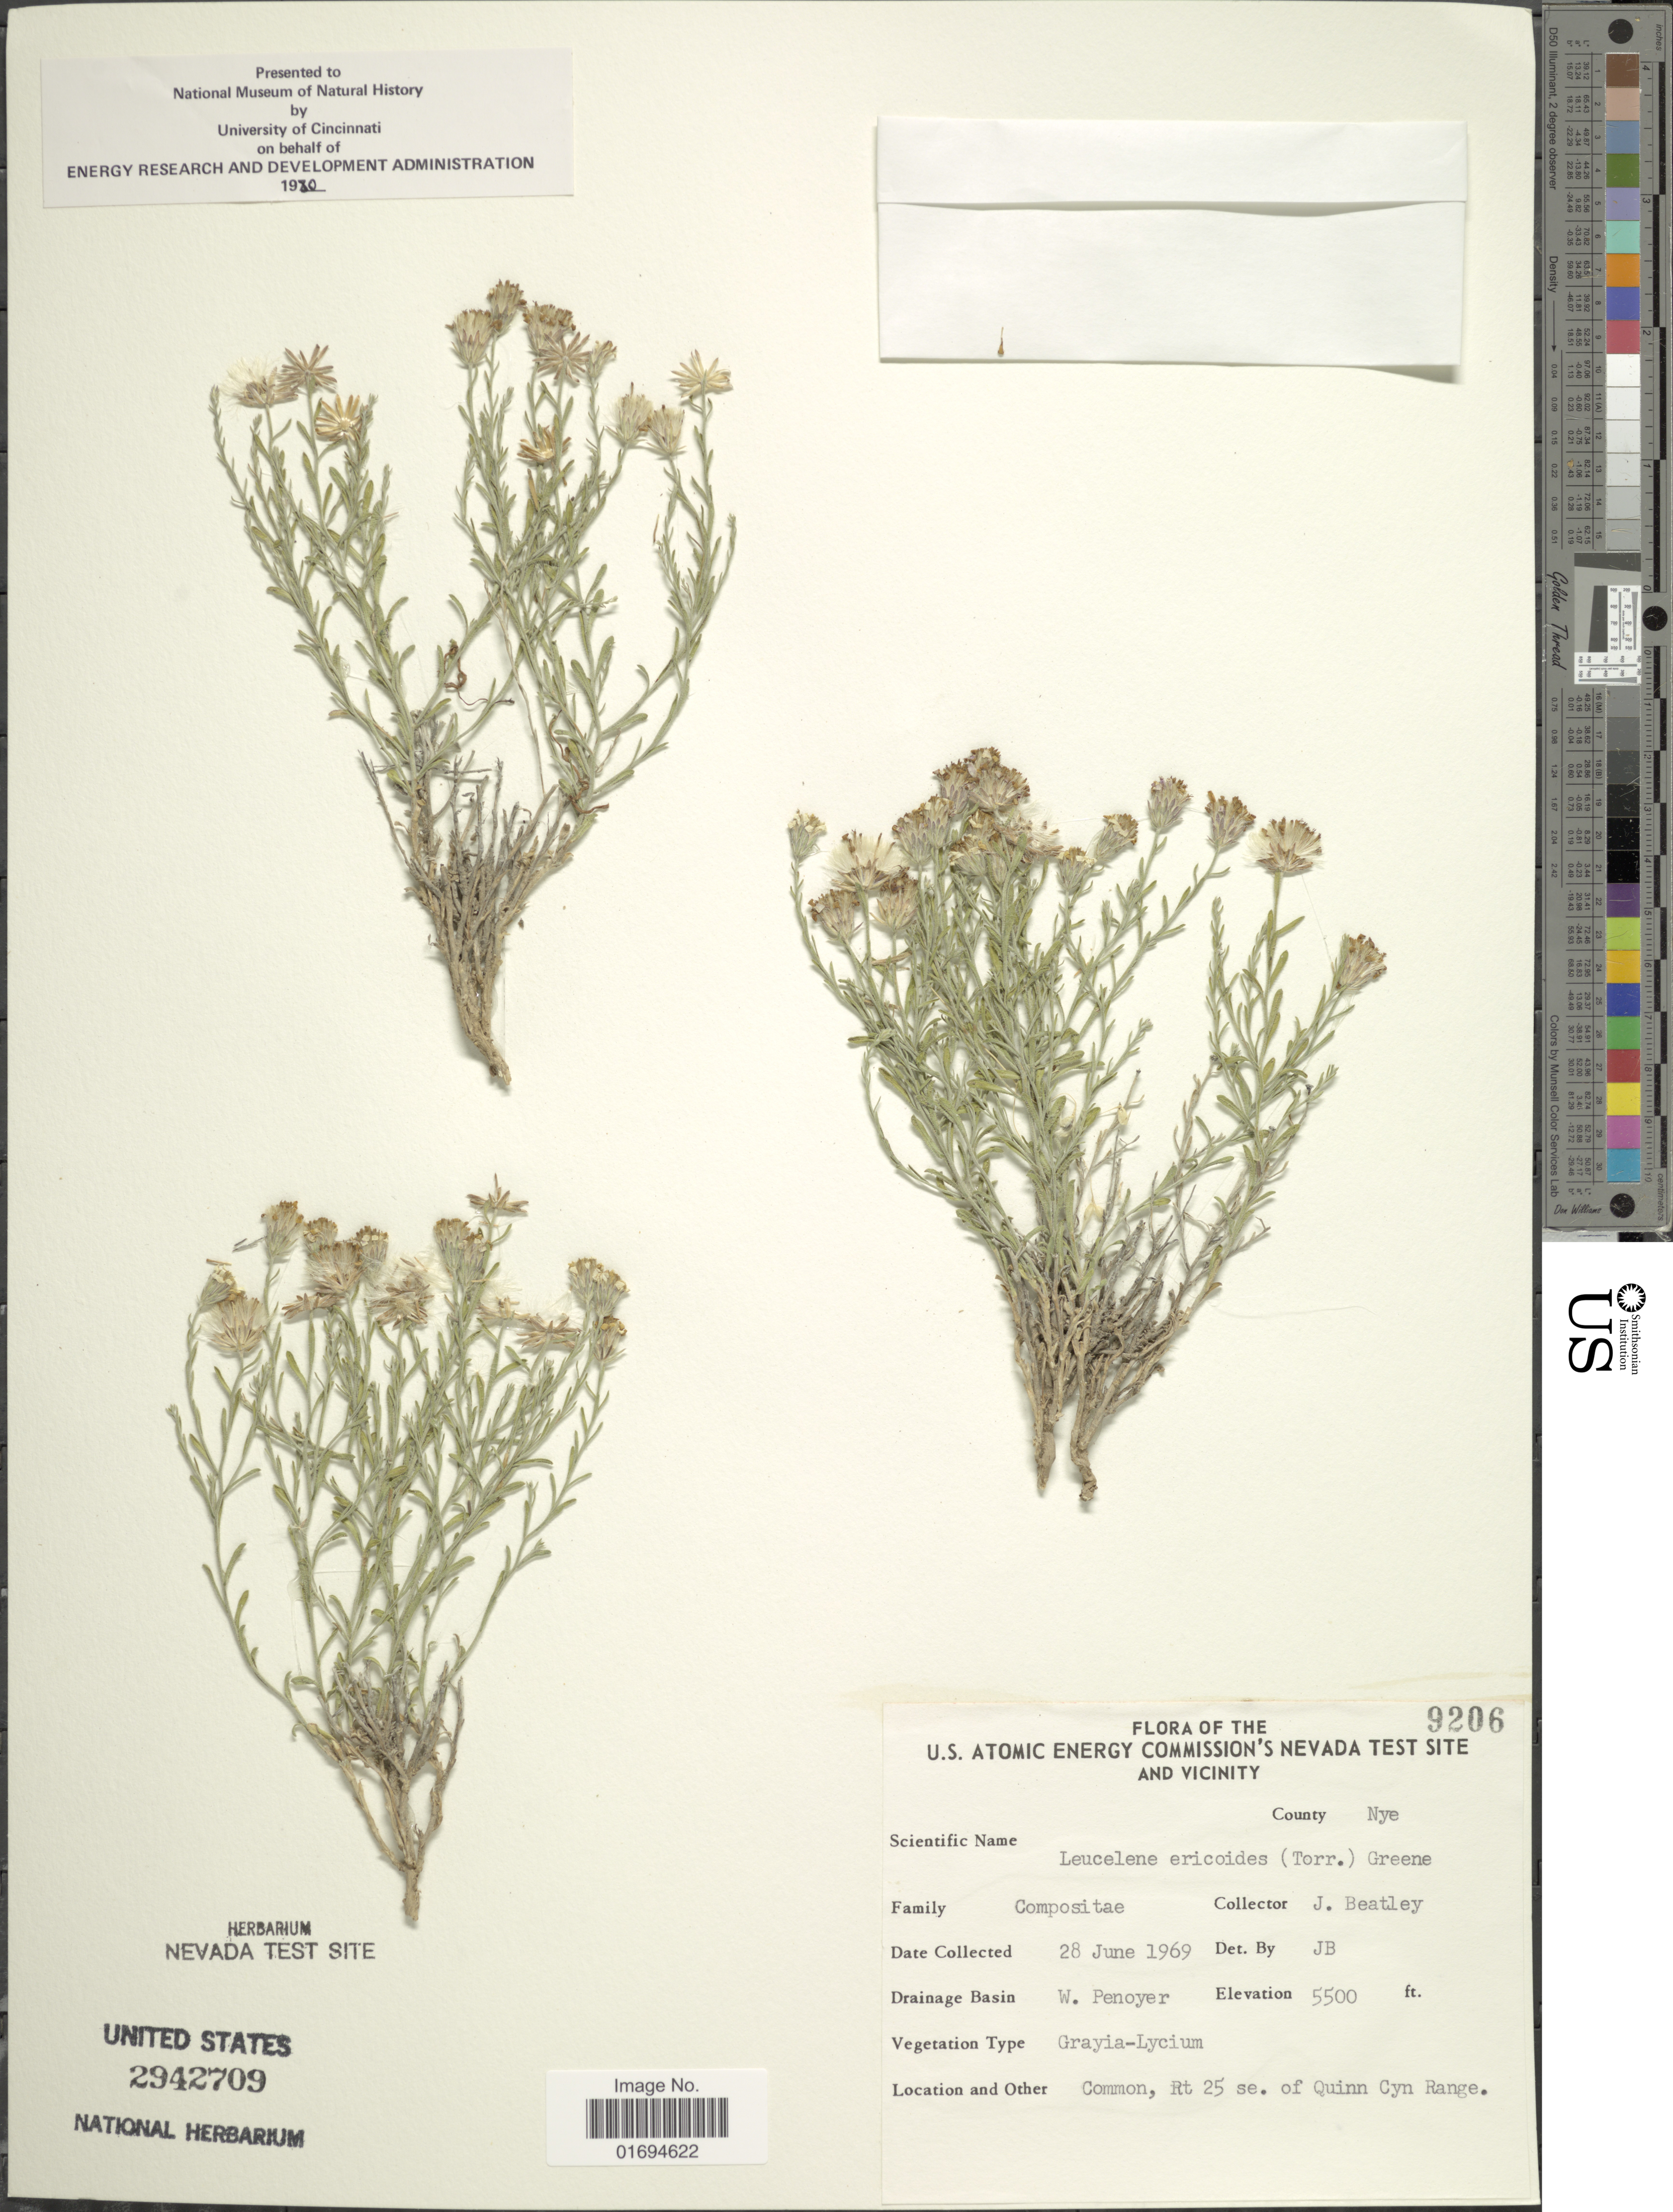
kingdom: Plantae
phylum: Tracheophyta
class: Magnoliopsida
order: Asterales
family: Asteraceae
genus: Chaetopappa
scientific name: Chaetopappa ericoides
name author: (Torr.) G.L. Nesom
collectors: J. C. Beatley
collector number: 9206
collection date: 1969-06-28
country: United States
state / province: Nevada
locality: U.S. Atomic Energy Commission's Nevada Test site and vicinity, County Nye, Rt 25 se. of Quinn Cyn Range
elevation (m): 1676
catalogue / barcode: US 2942709